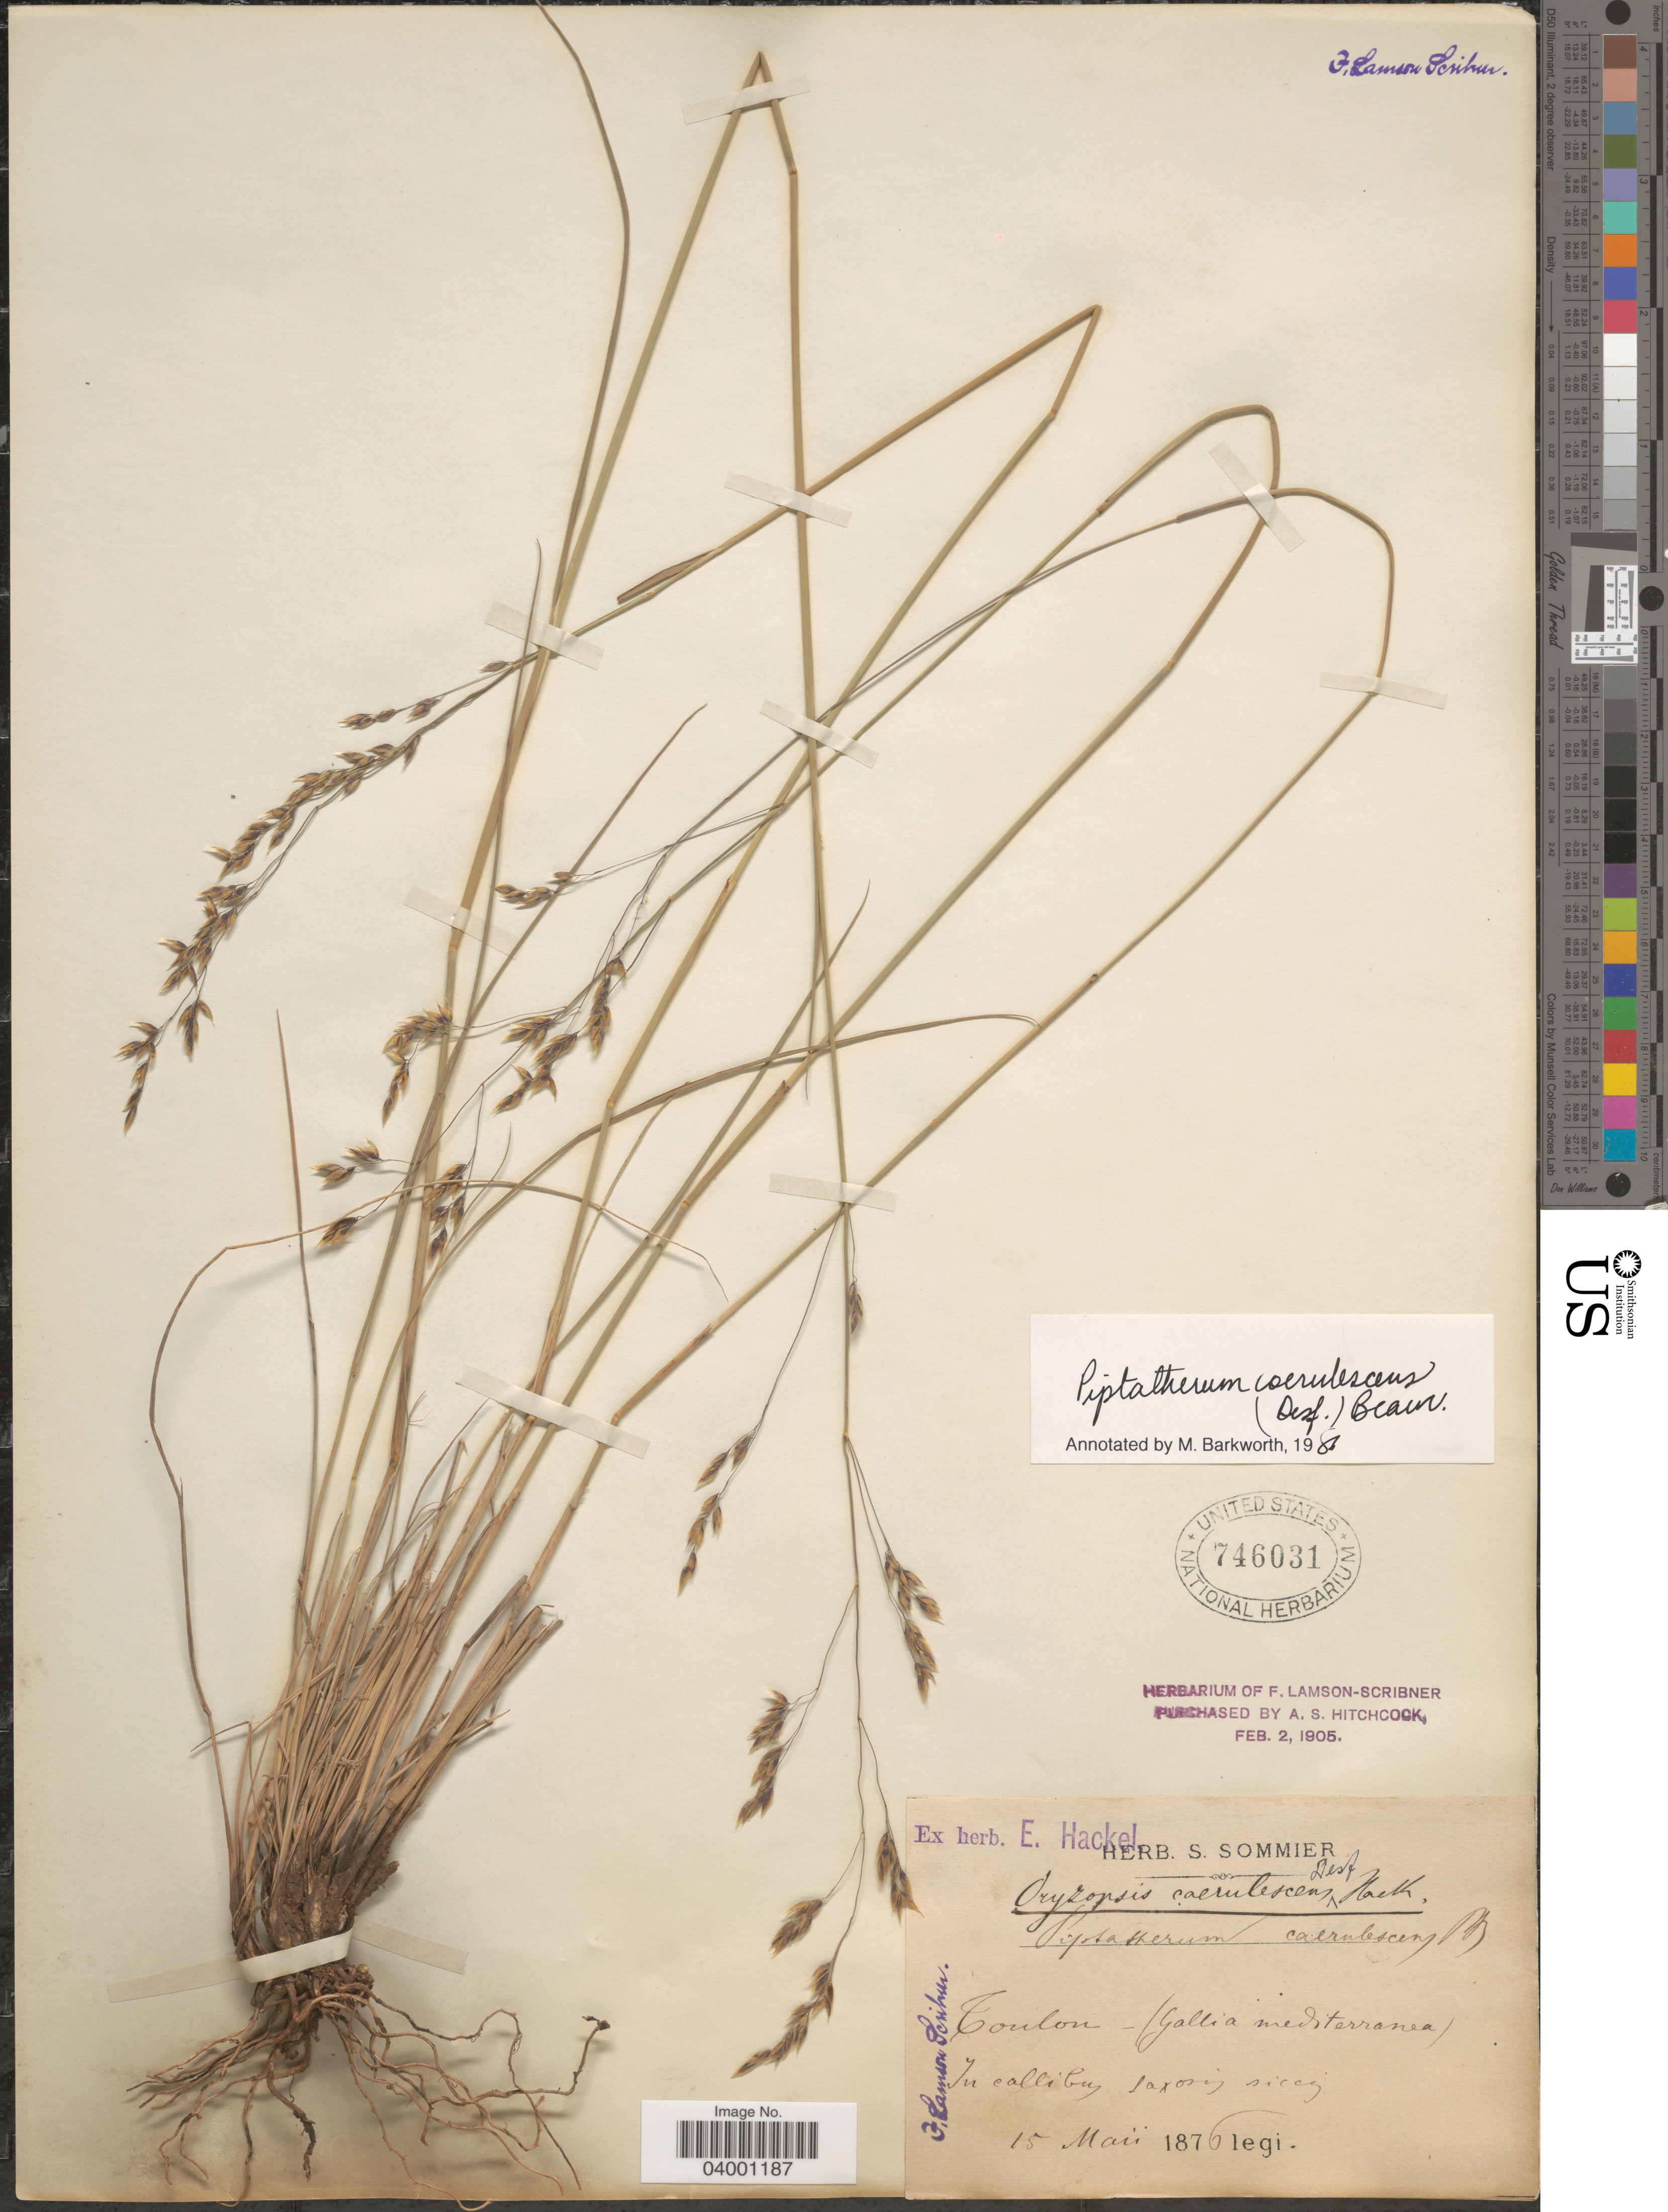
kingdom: Plantae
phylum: Tracheophyta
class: Liliopsida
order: Poales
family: Poaceae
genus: Piptatherum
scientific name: Piptatherum coerulescens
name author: (Desf.) P. Beauv.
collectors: F. Lamson-Scribner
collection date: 1876-05-15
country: France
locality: Toulon (Gallia mediterranea).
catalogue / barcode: US 746031